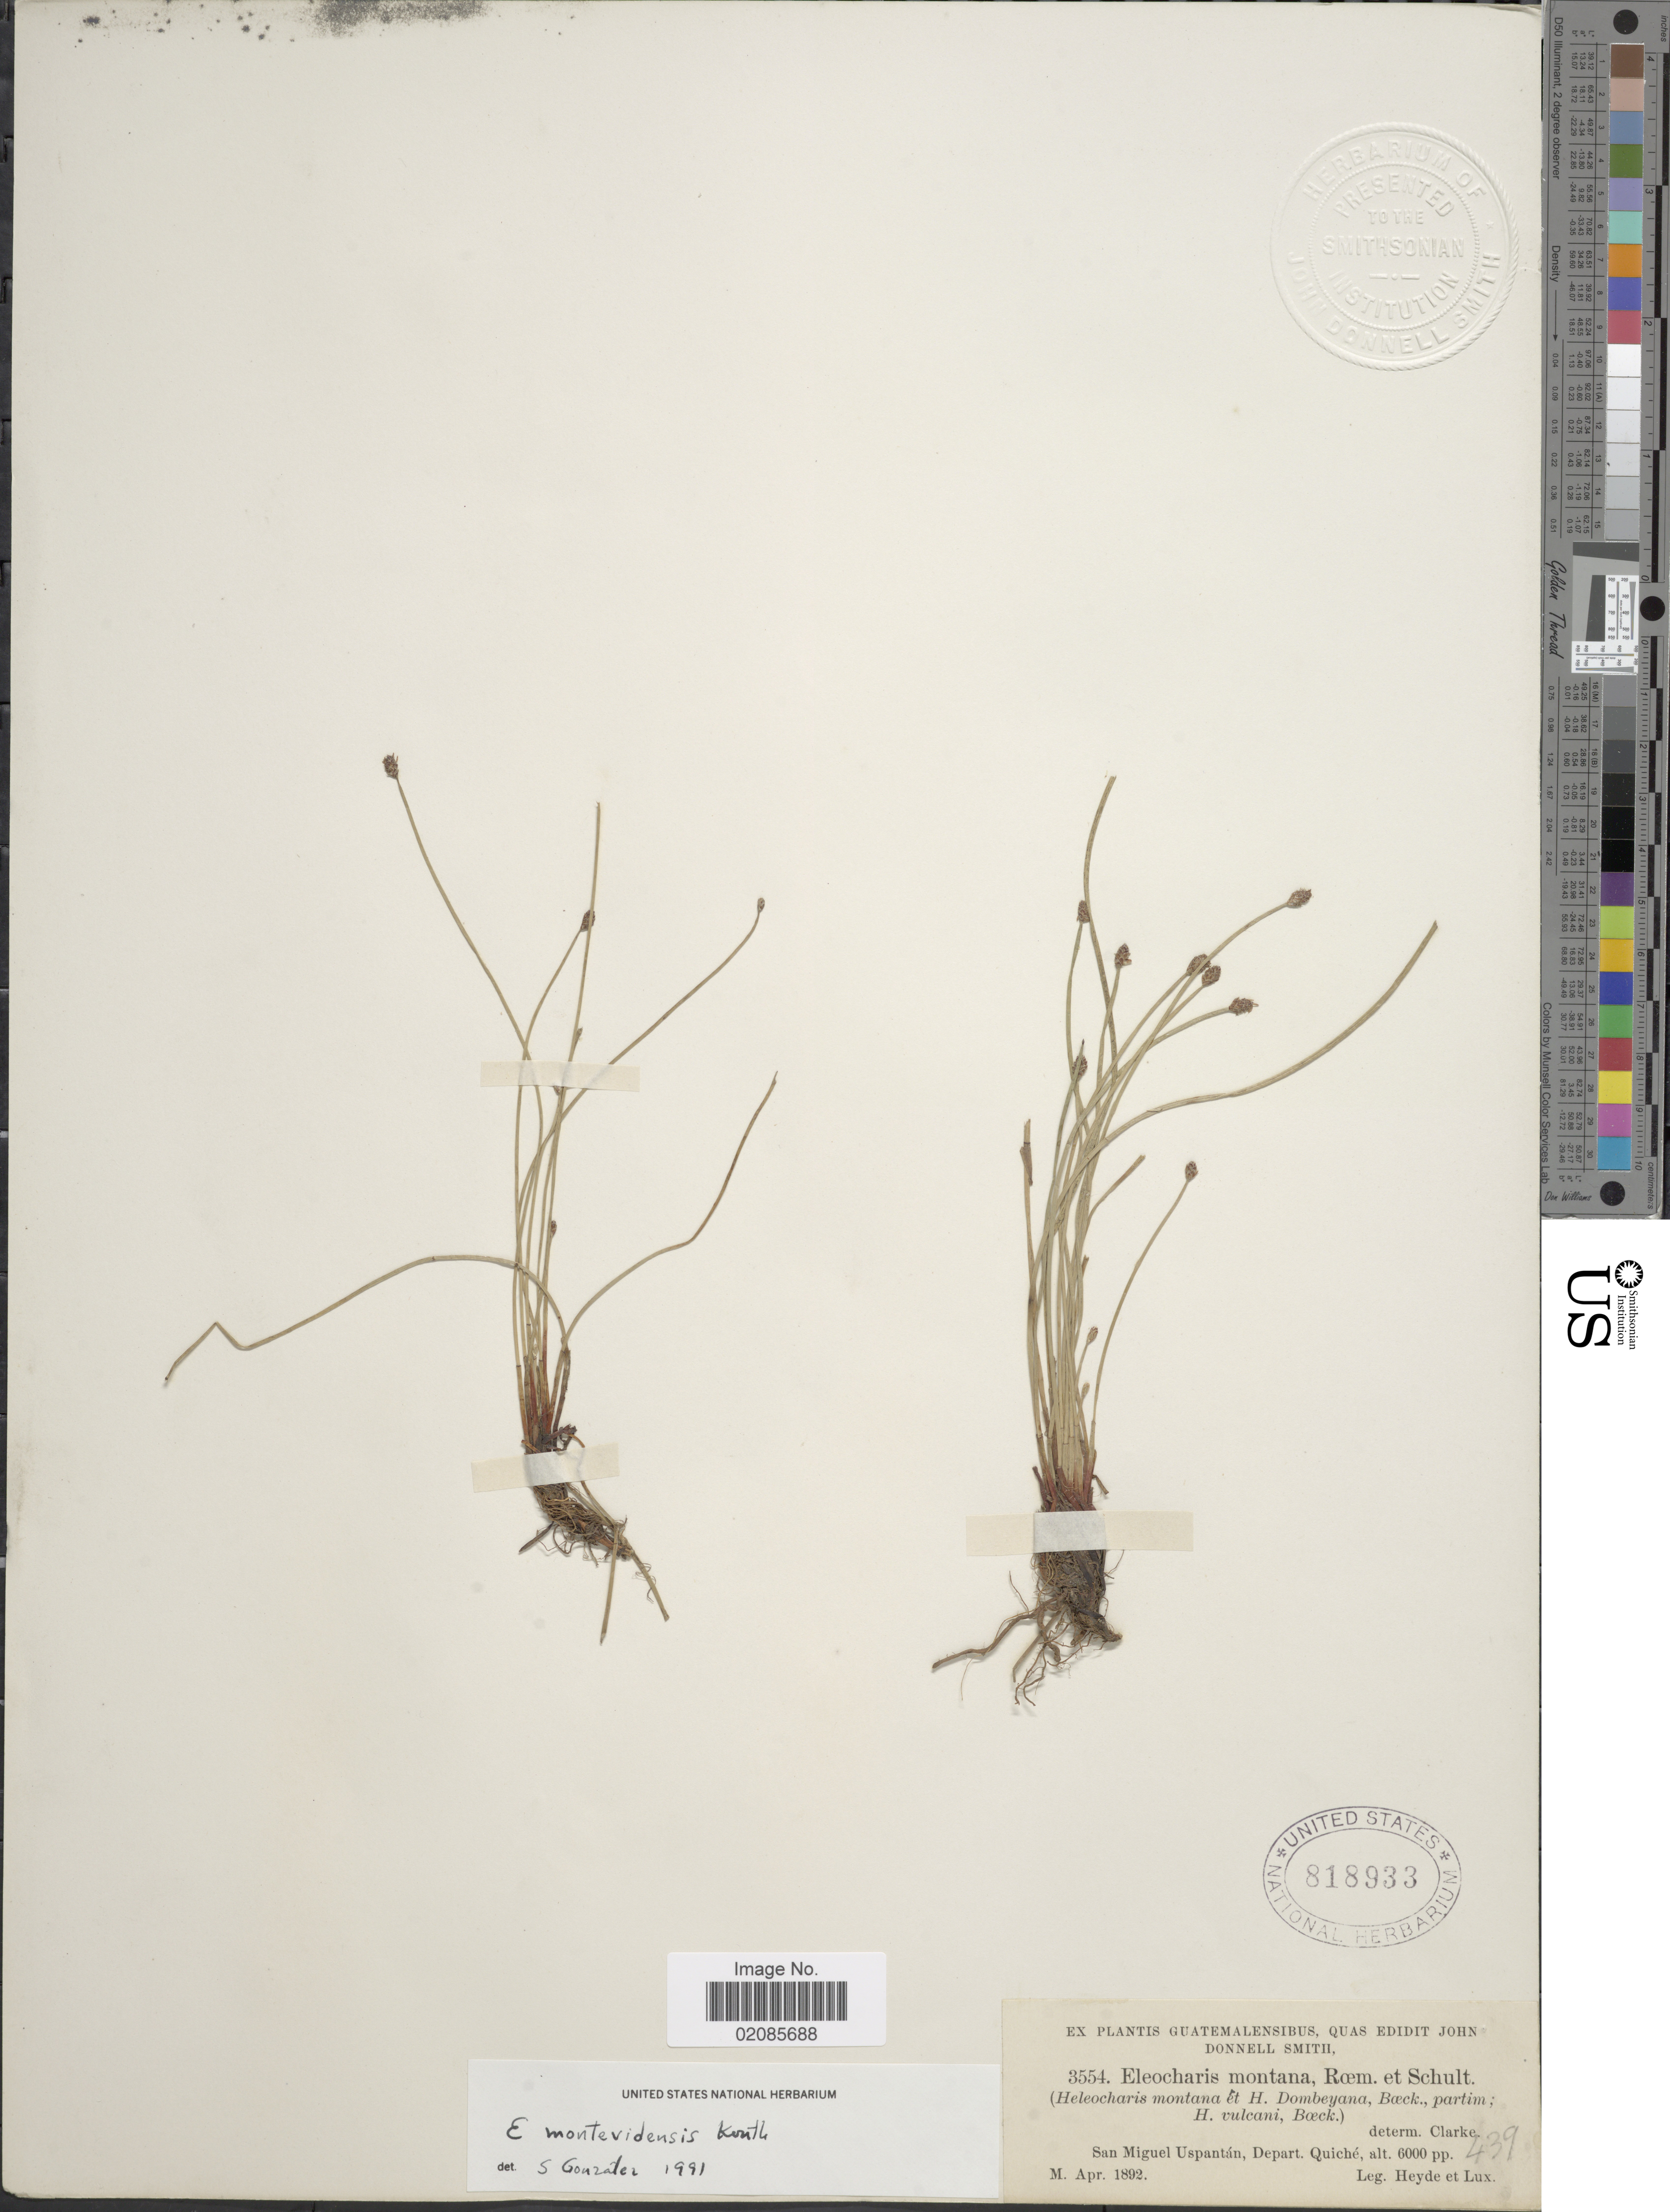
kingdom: Plantae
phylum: Tracheophyta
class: Liliopsida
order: Poales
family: Cyperaceae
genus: Eleocharis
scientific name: Eleocharis montevidensis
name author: Kunth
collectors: Heyde & Lux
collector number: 3554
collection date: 1892-04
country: Guatemala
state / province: El Quiché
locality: San Miguel Uspantan.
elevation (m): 1829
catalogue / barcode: US 818933